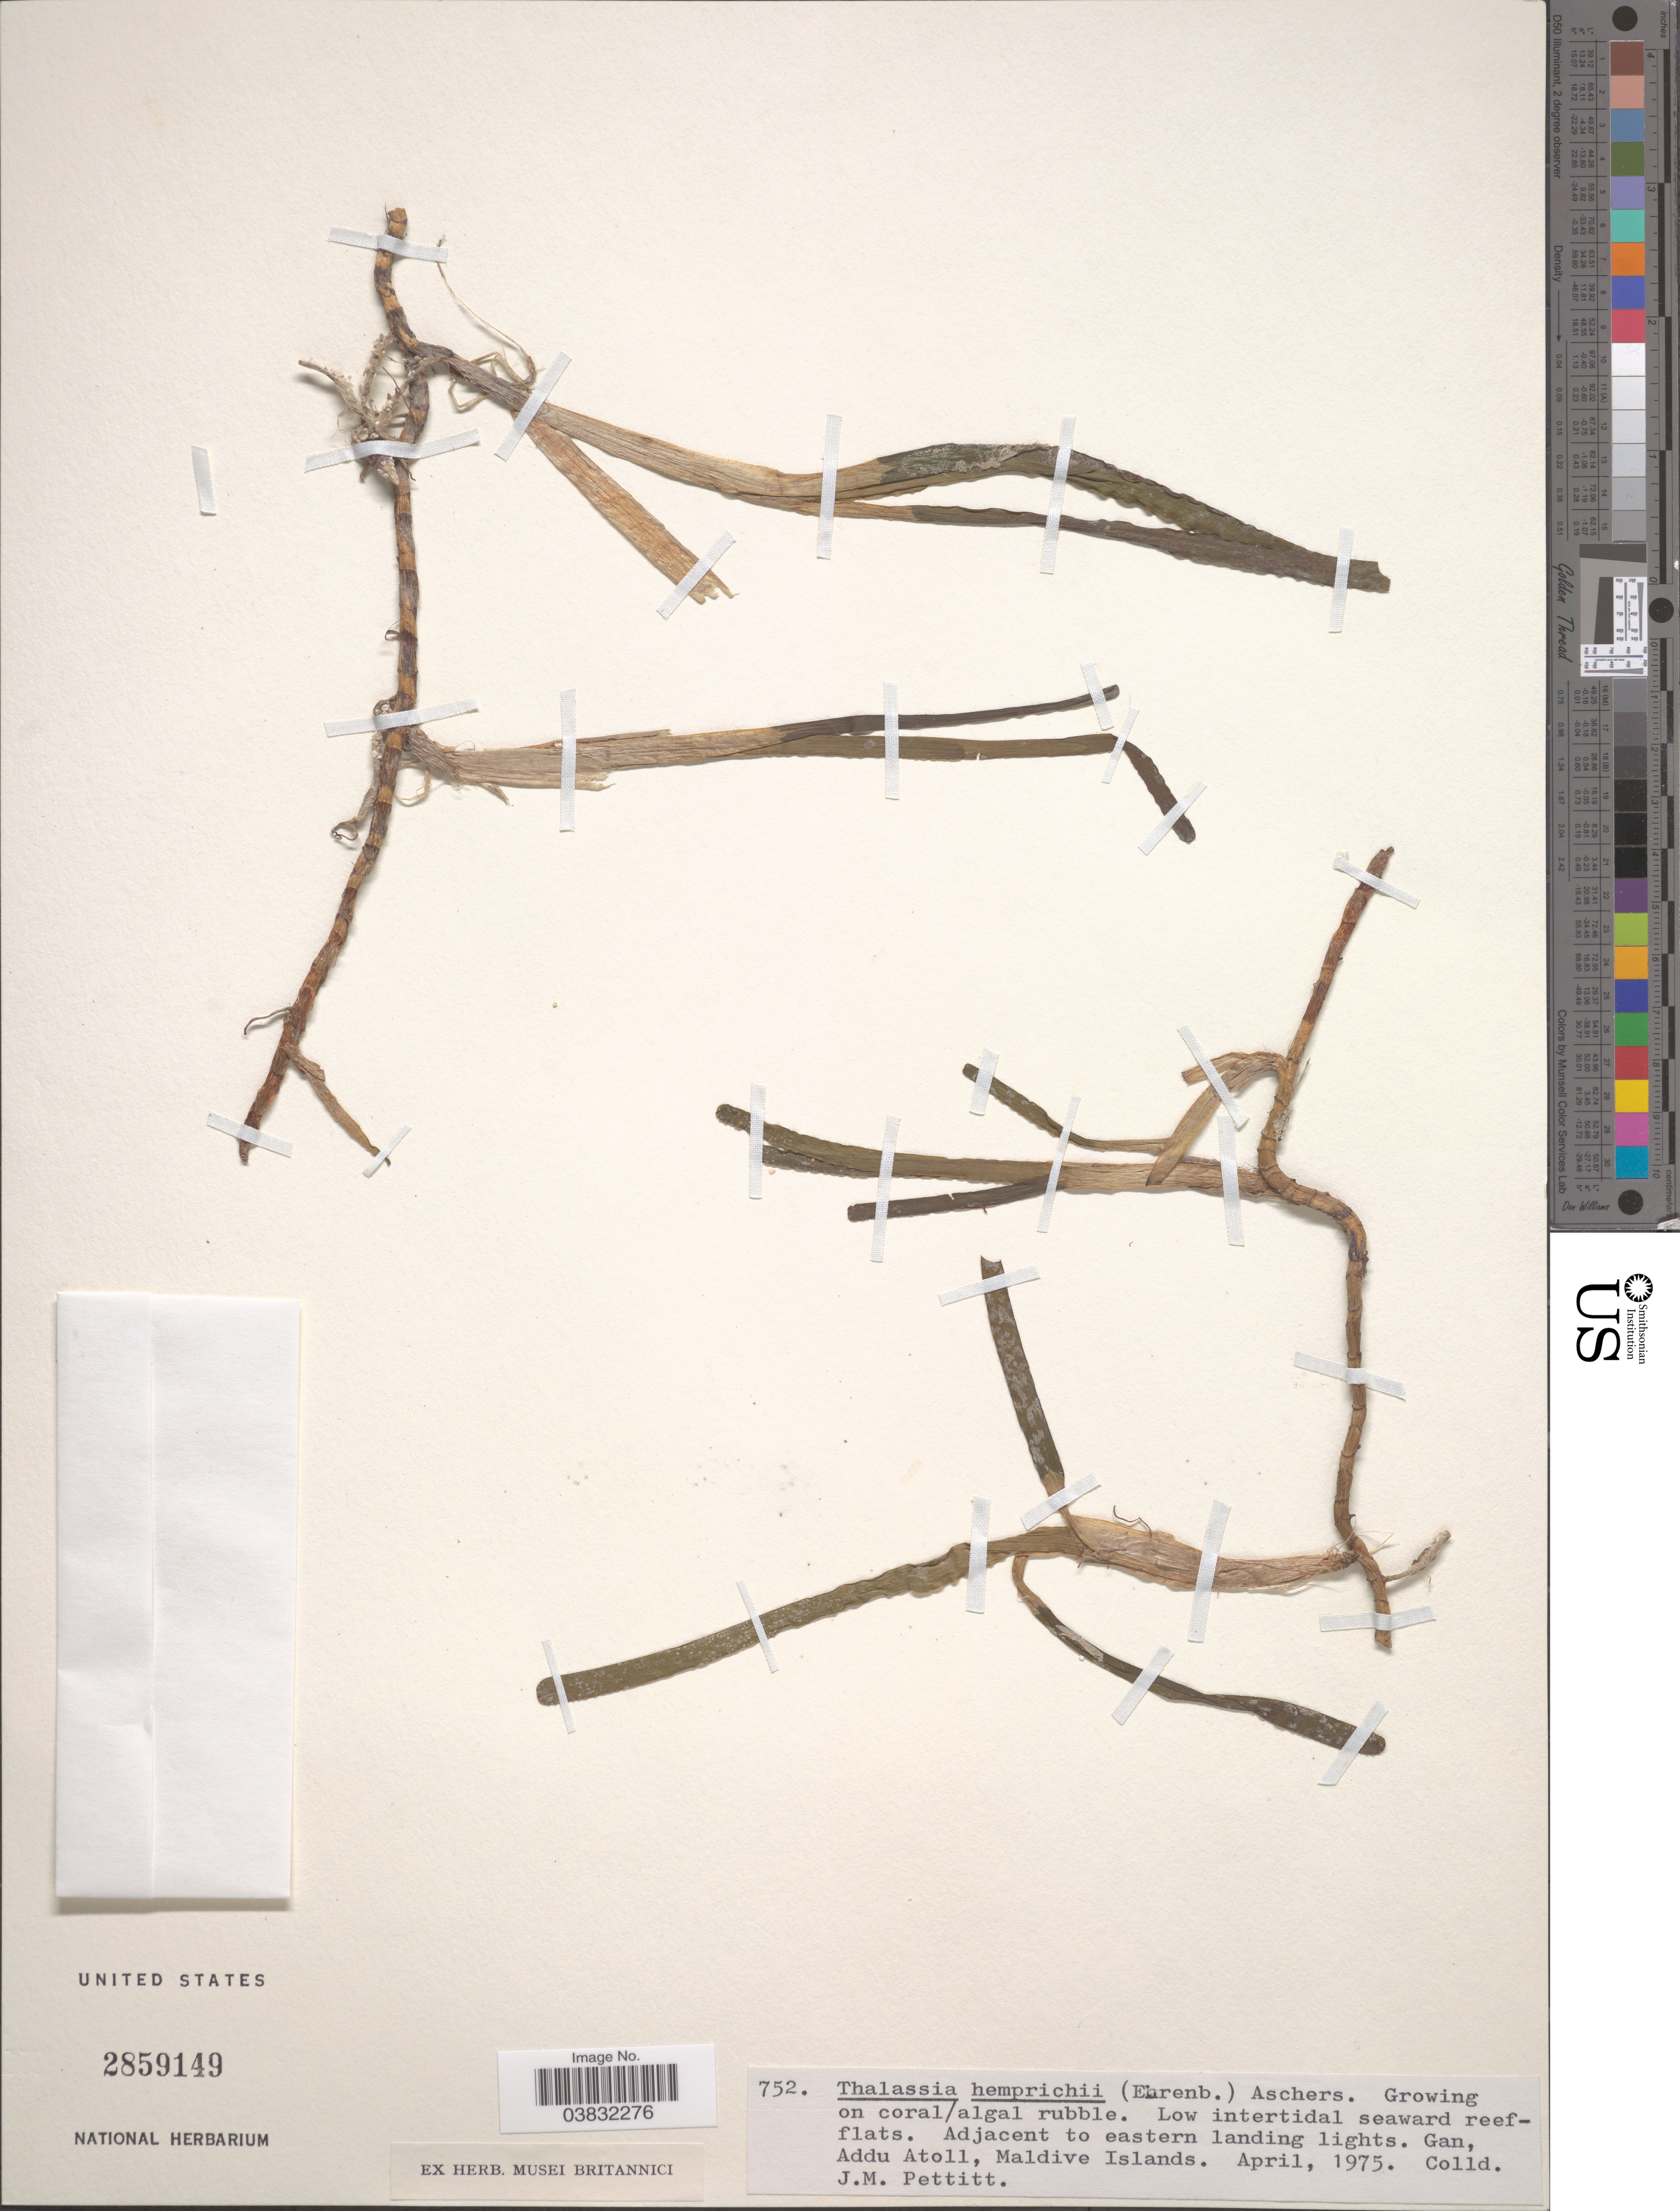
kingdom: Plantae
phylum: Tracheophyta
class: Liliopsida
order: Alismatales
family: Hydrocharitaceae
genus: Thalassia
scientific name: Thalassia hemprichii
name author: Asch.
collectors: J. Pettitt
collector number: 752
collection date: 1975-04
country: Maldive Islands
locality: Adjacent to eastern landing lights. Gan, Addu Atoll.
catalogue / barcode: US 2859149